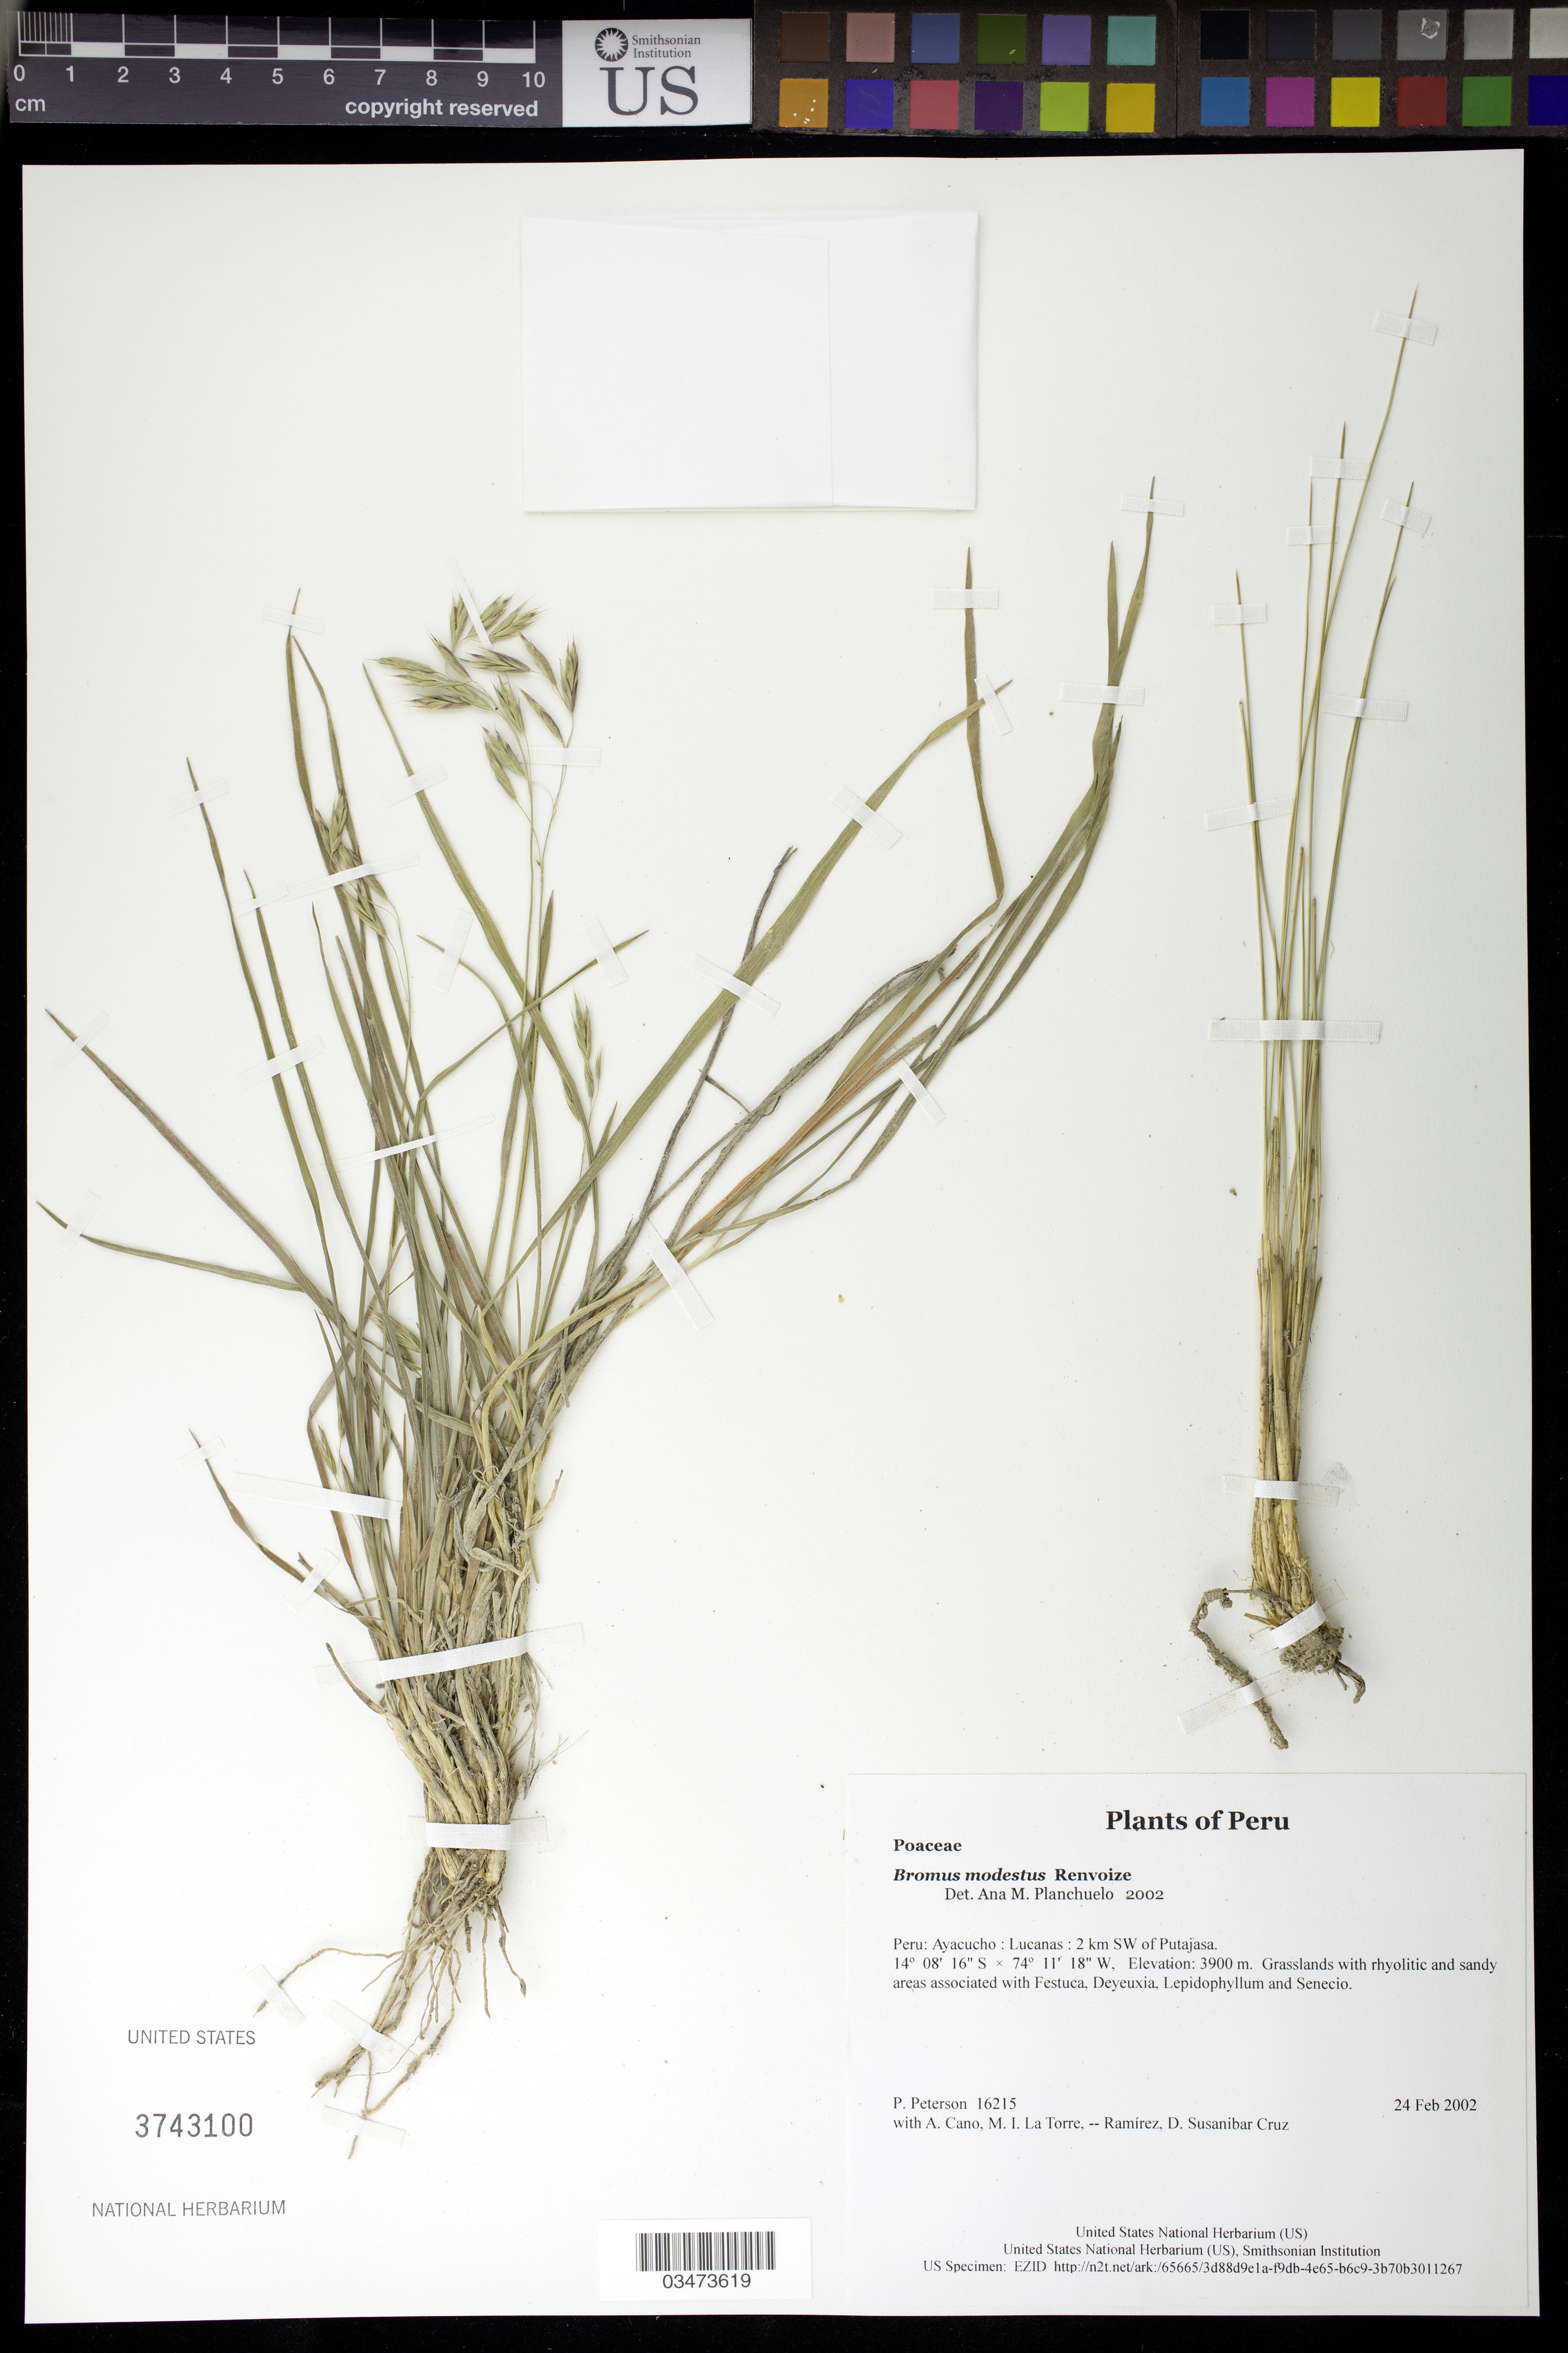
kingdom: Plantae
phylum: Tracheophyta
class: Liliopsida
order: Poales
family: Poaceae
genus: Bromus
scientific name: Bromus modestus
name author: Renvoize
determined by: Planchuelo, A. M.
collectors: P. M. Peterson, A. Cano, M. I. La Torre, A. Ramírez & D. Susanibar Cruz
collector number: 16215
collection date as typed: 24 Feb 2002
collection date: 2002-02-24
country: Peru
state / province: Ayacucho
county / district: Lucanas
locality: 2 km SW of Putajasa.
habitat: Grasslands with rhyolitic and sandy areas associated with Festuca, Deyeuxia, Lepidophyllum and Senecio.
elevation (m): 3900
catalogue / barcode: US 3743100